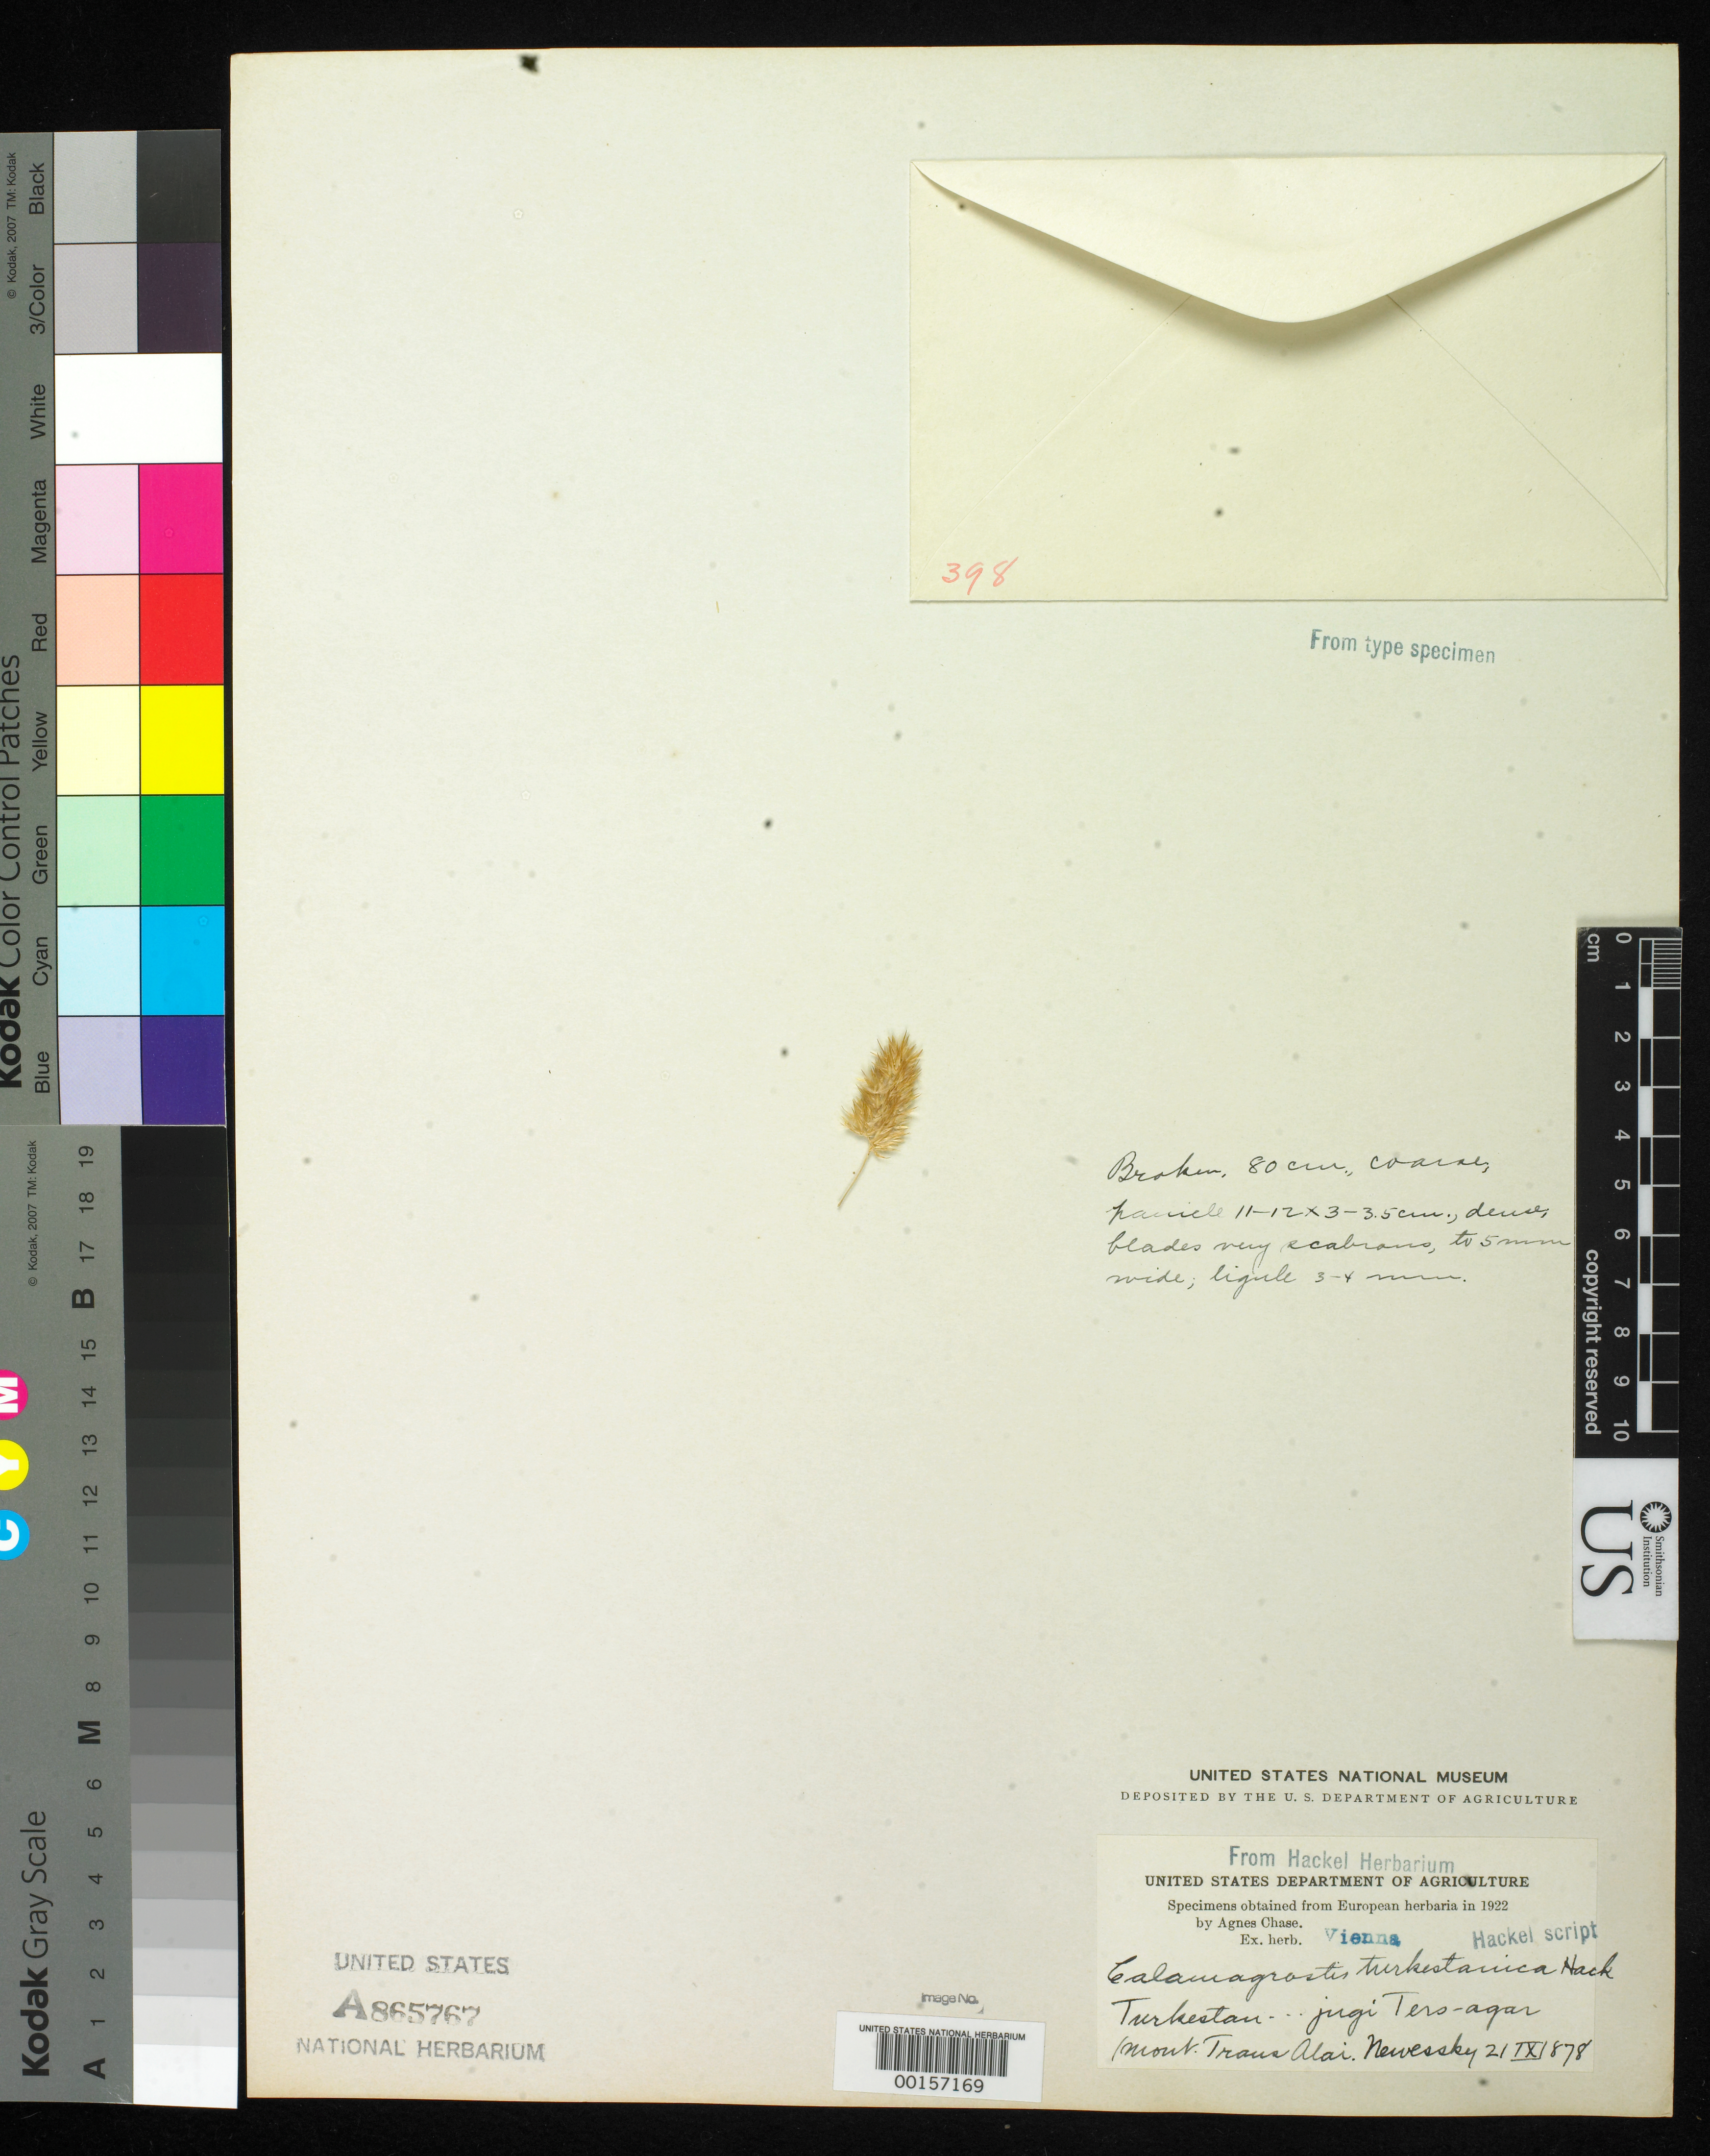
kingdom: Plantae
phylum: Tracheophyta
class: Liliopsida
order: Poales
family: Poaceae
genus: Calamagrostis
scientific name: Calamagrostis turkestanica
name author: Hack.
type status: Type Fragment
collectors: -. Newessky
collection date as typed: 21 --- 1878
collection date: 1878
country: Kyrgyzstan / Tajikistan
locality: Jugi Ters-Agar, Mont. Trans-Alai.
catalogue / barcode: US 865767A